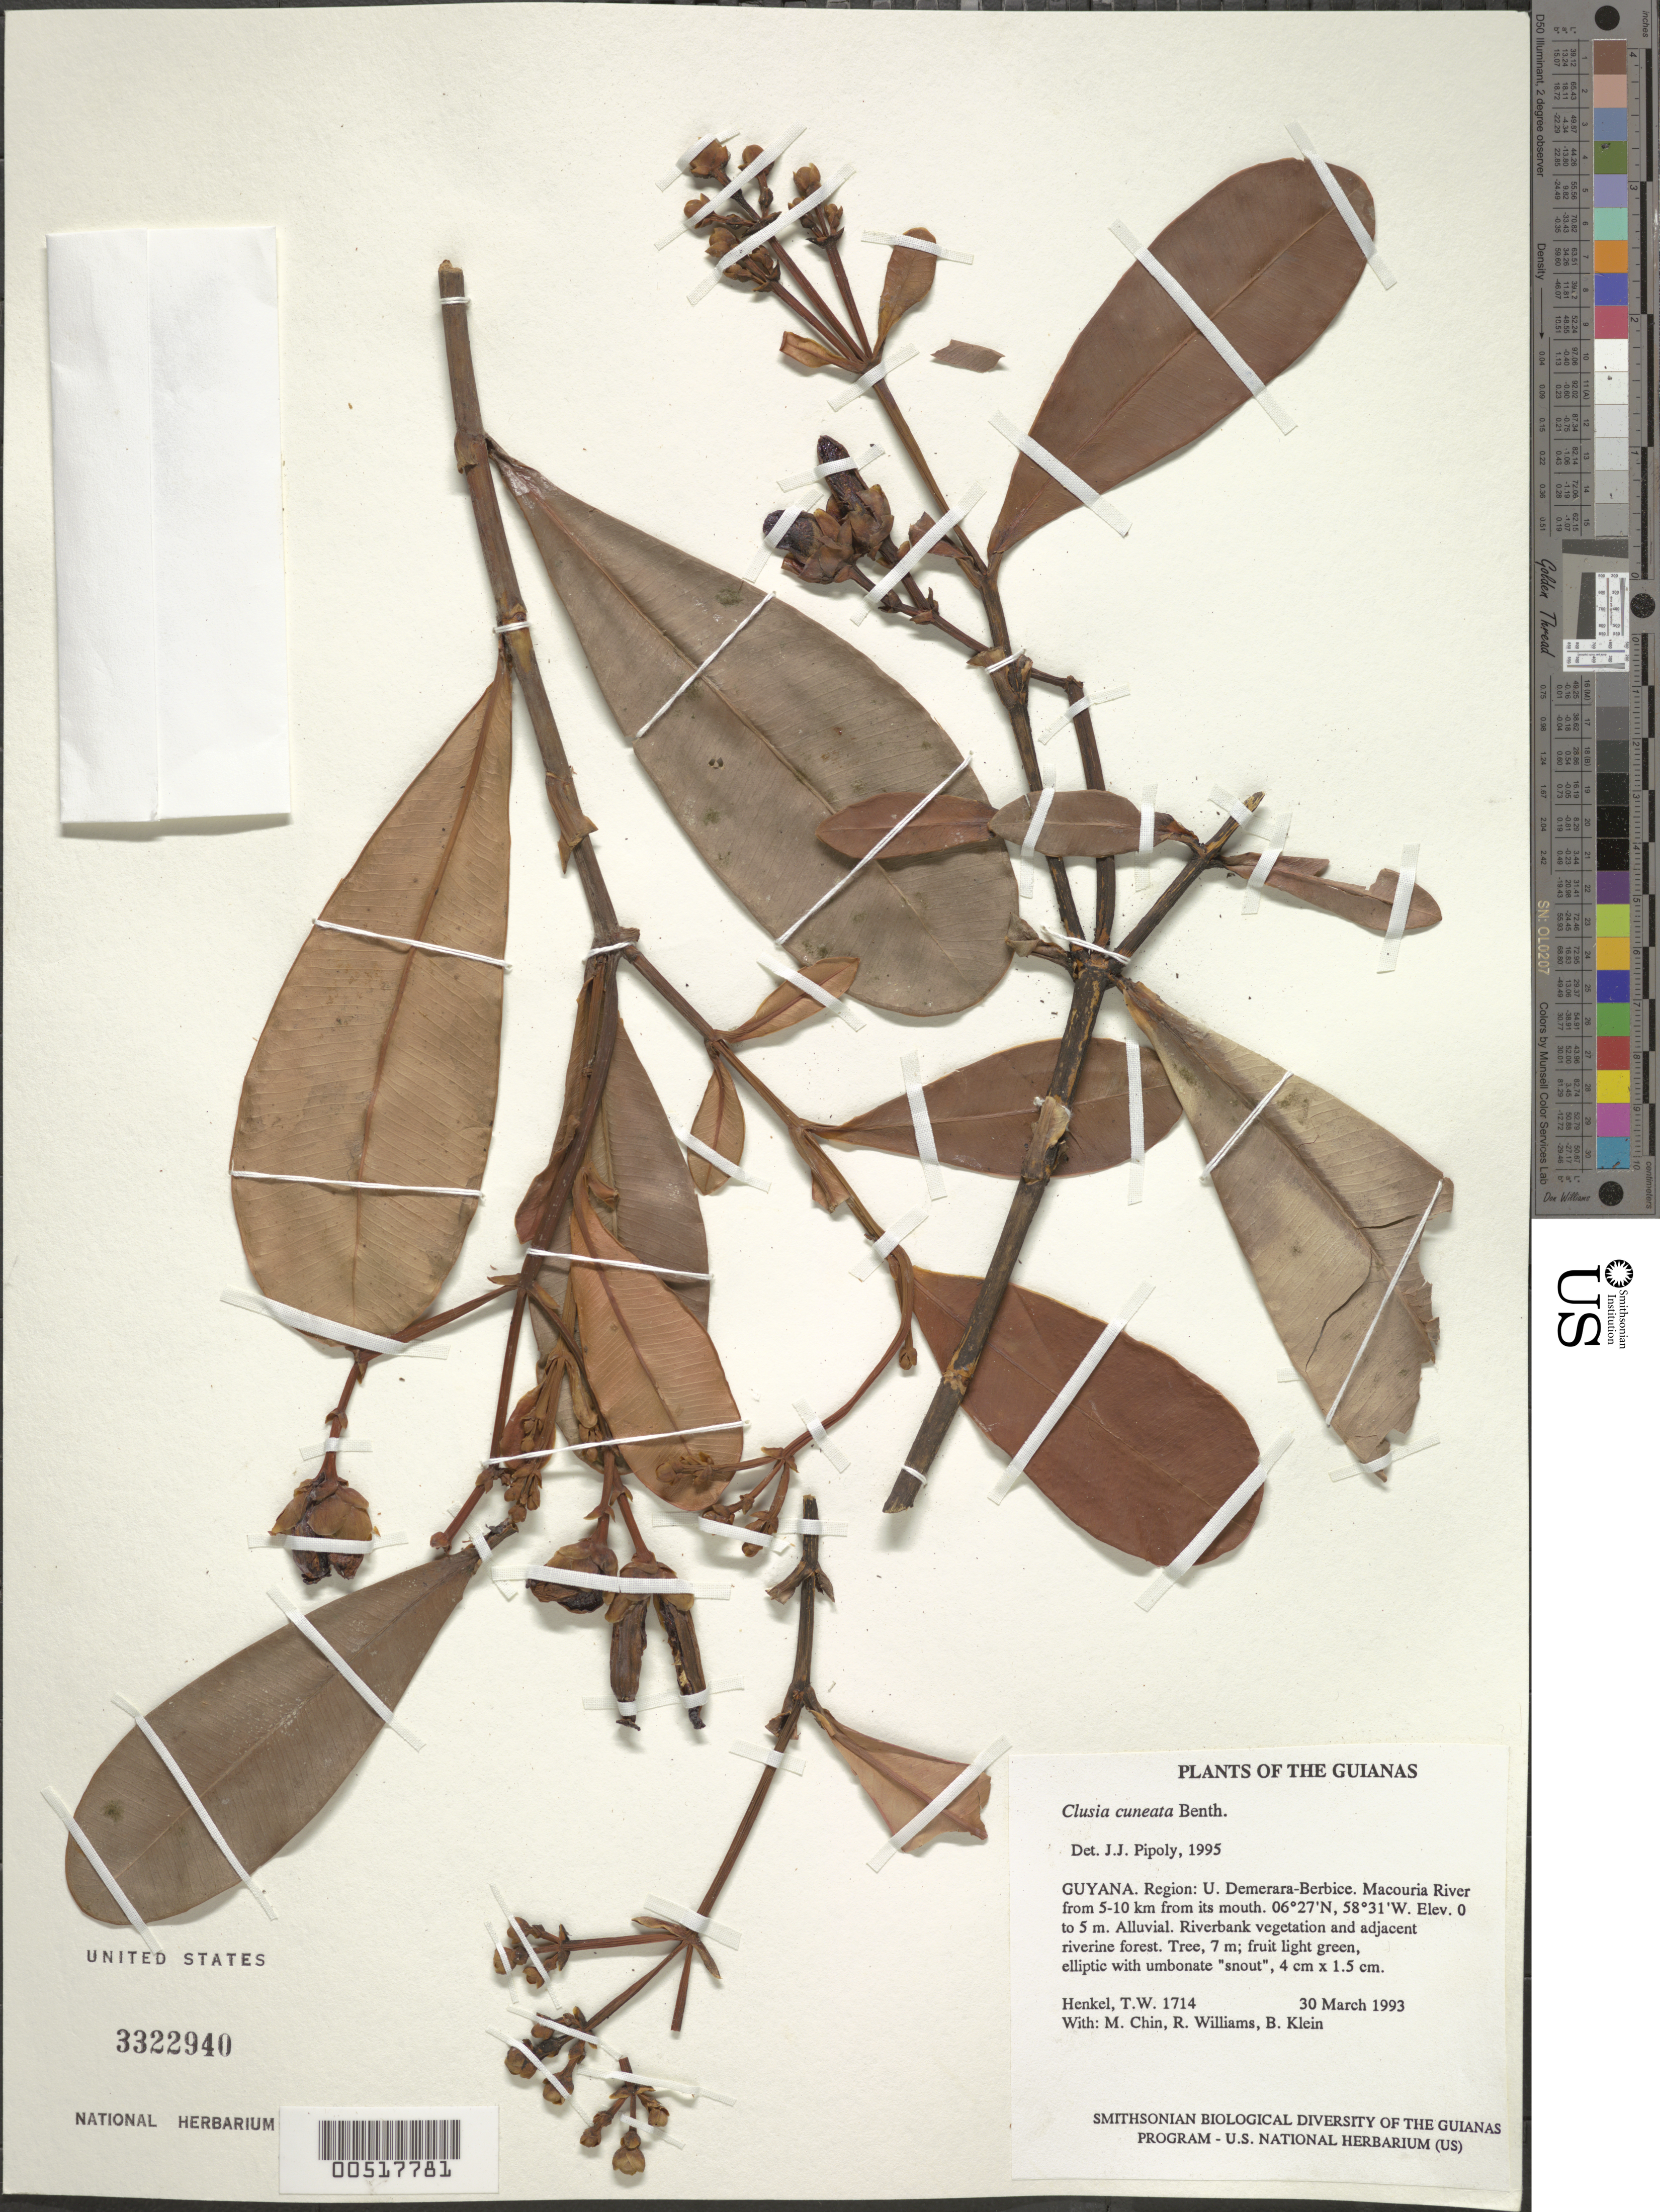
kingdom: Plantae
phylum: Tracheophyta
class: Magnoliopsida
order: Malpighiales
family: Clusiaceae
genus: Clusia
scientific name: Clusia cuneata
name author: Benth.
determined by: Pipoly, J. J., III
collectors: T. Henkel, M. Chin, R. Williams & B. Klein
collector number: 1714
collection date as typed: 30 March 1993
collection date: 1993-03-30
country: Guyana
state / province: U. Demerara-Berbice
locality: Macouria River from 5-10 km from its mouth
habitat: Alluvial. Riverbank vegetation and adjacent riverine forest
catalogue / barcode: US 3322940